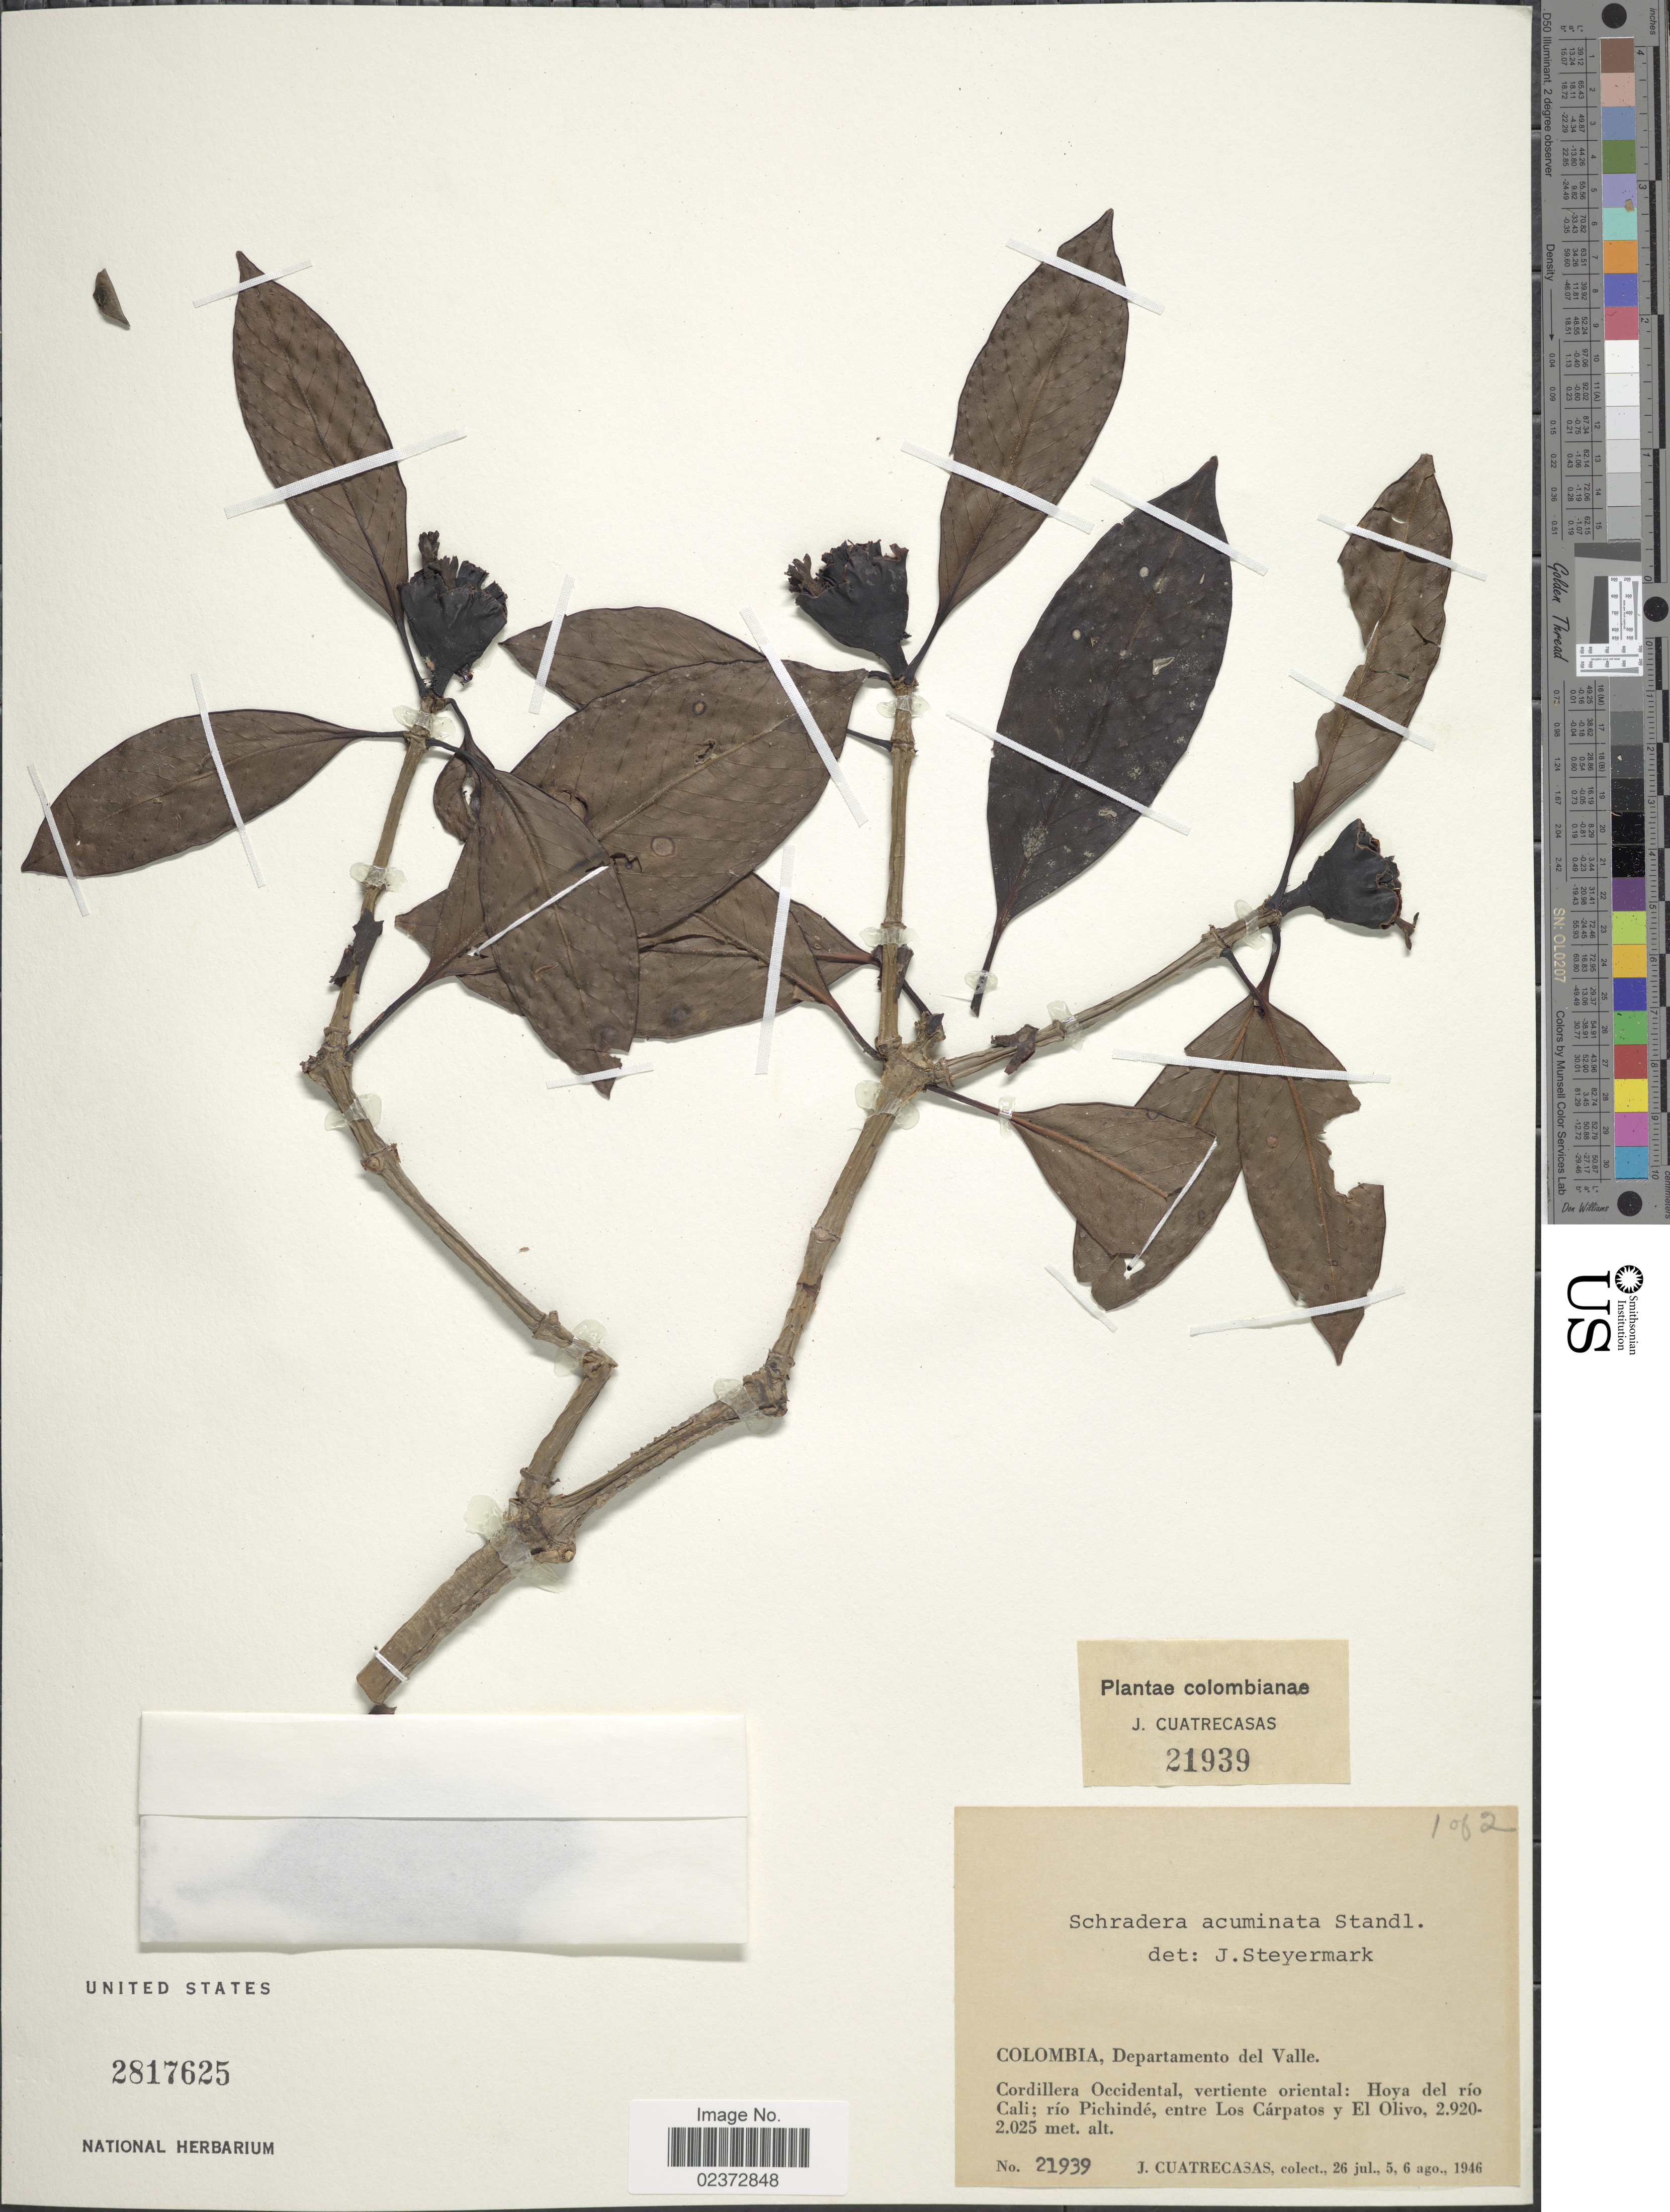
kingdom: Plantae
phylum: Tracheophyta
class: Magnoliopsida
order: Gentianales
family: Rubiaceae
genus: Schradera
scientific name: Schradera acuminata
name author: Standl.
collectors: J. Cuatrecasas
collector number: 21939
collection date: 1946-07-26/1946-08-06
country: Colombia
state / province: Valle del Cauca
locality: Cordillera Occidental, vertiente oriental: Hoya del río Cali; río Pichinde, entre Los Cárpatos y El Olivo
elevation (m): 2025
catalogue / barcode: US 2817625